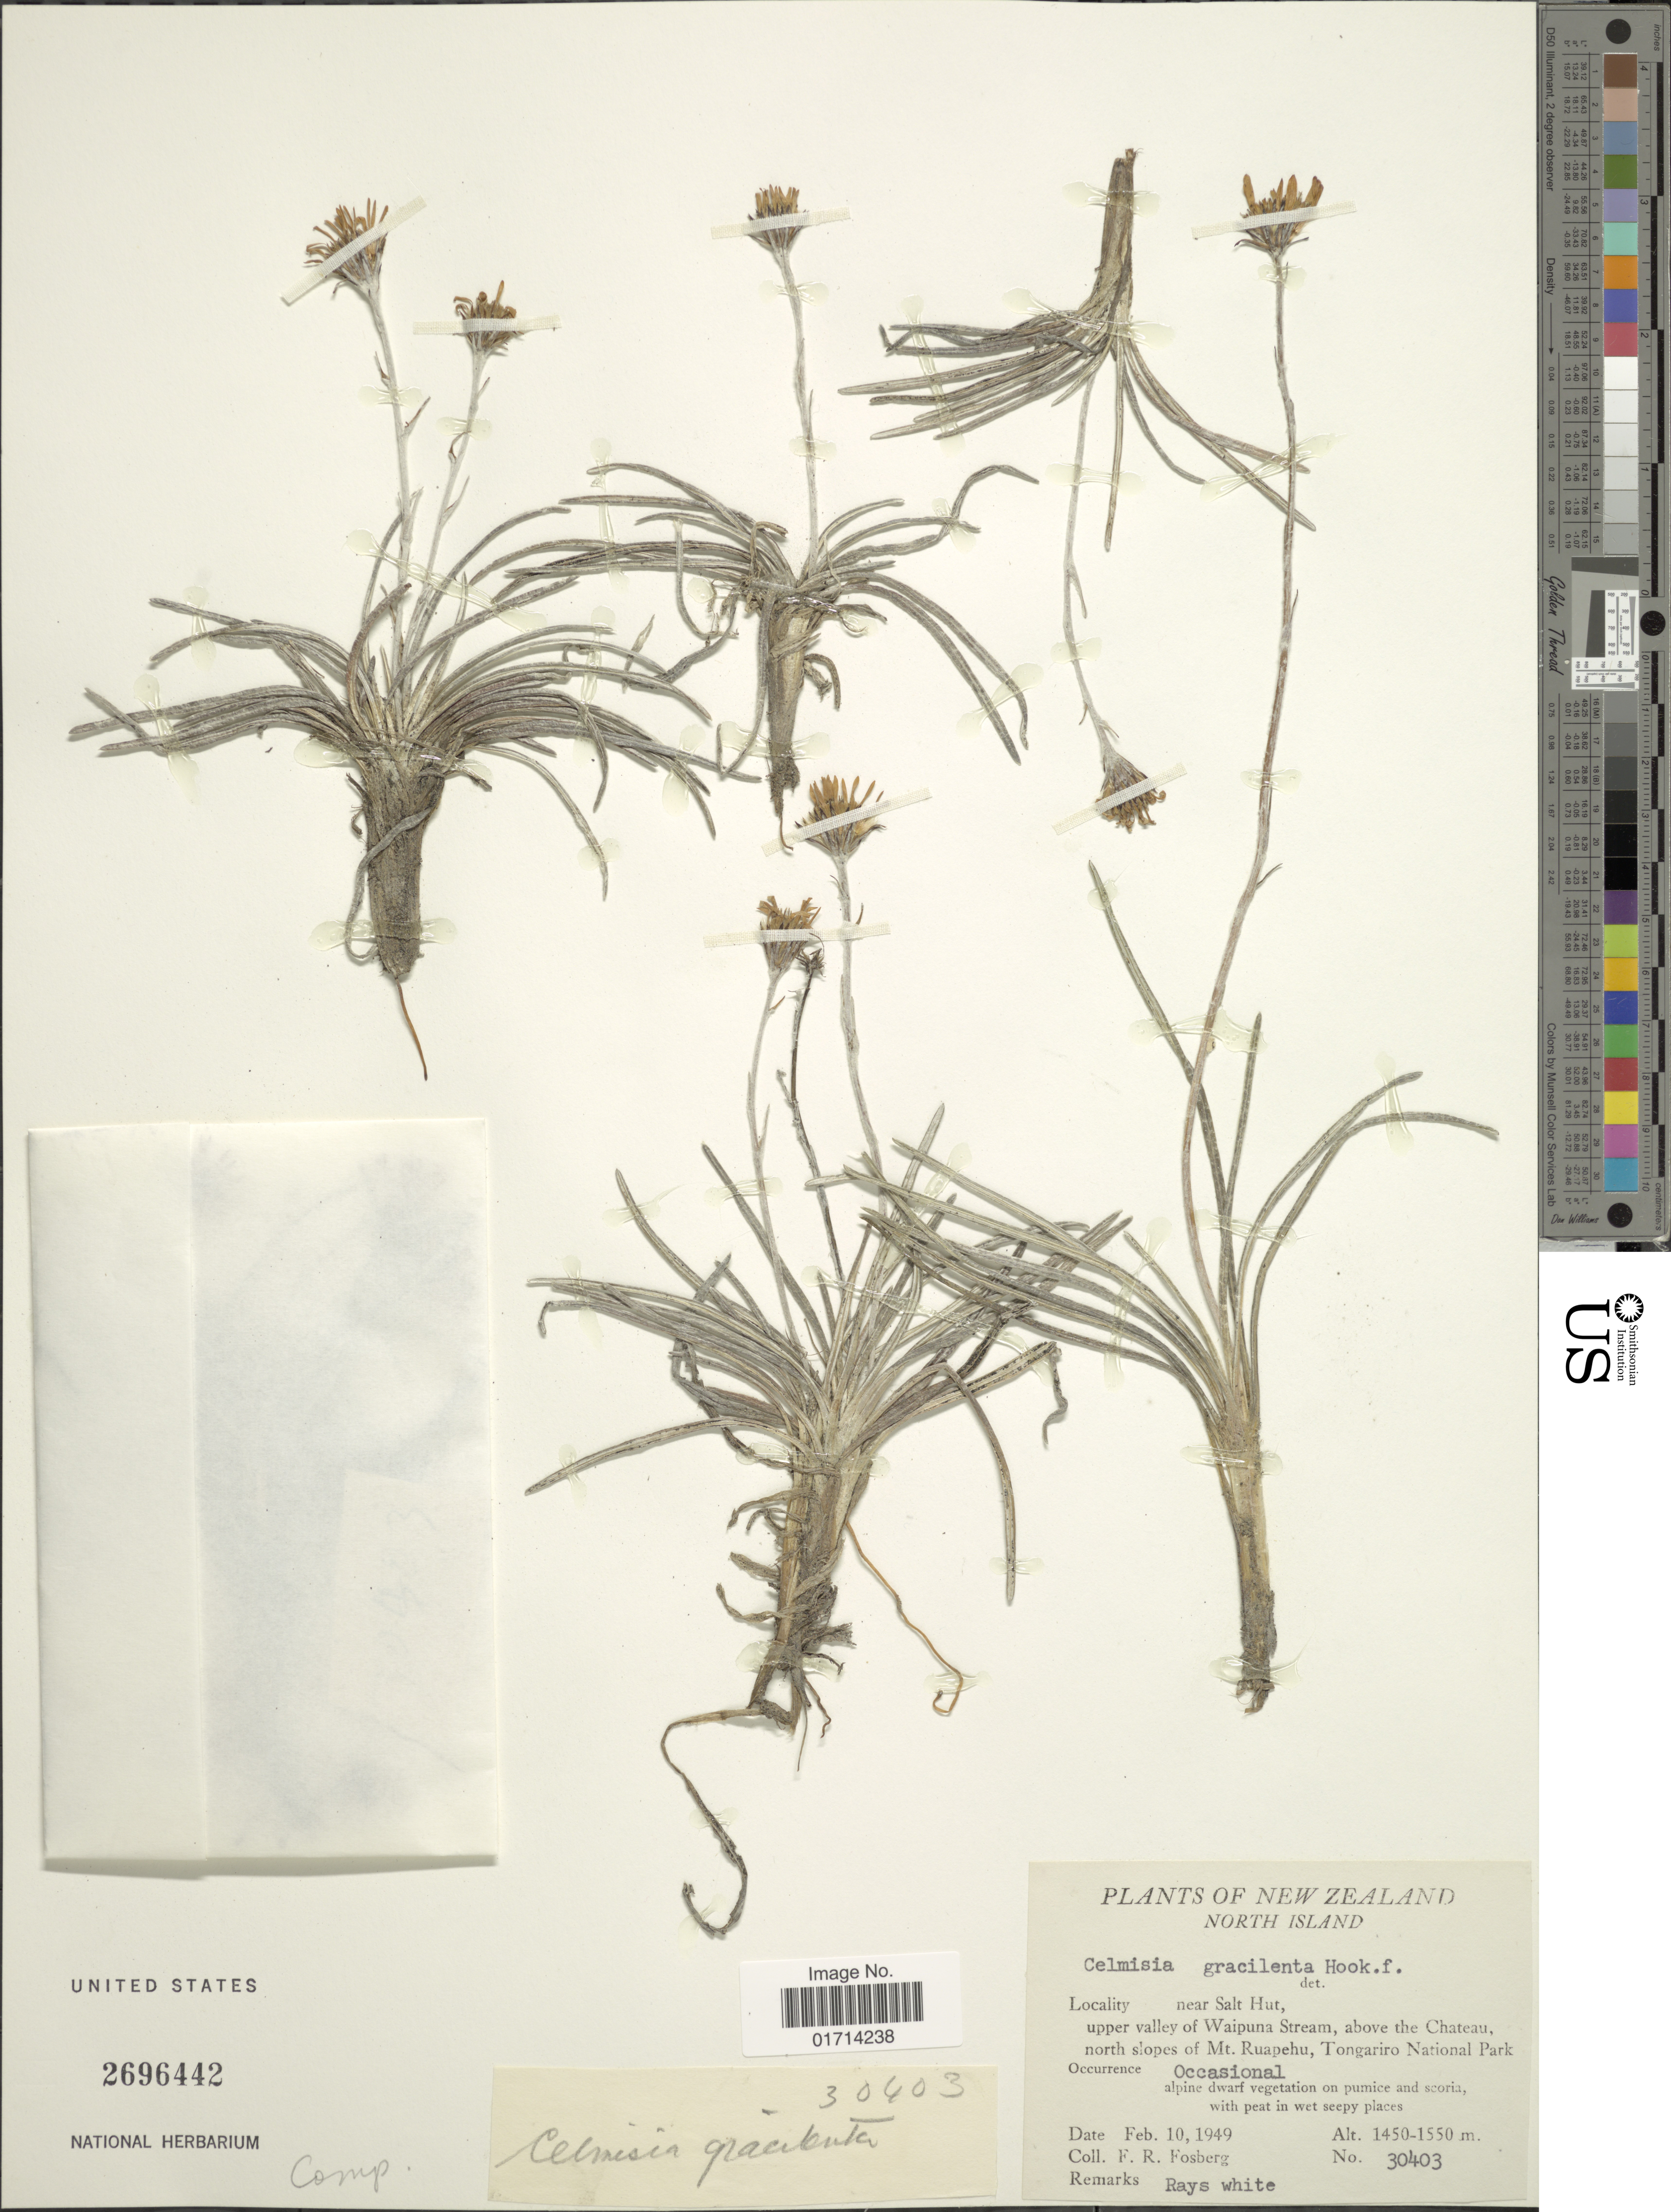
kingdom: Plantae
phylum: Tracheophyta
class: Magnoliopsida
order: Asterales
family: Asteraceae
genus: Celmisia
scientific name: Celmisia gracilenta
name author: Hook. f.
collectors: F. R. Fosberg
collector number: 30403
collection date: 1949-02-10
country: New Zealand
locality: North Island, near Salt Hut, upper valley of Waipuna stream, above the Chateau north slopes of Mt. Ruapehu, Tongariro National Park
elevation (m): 1450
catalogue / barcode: US 2696442